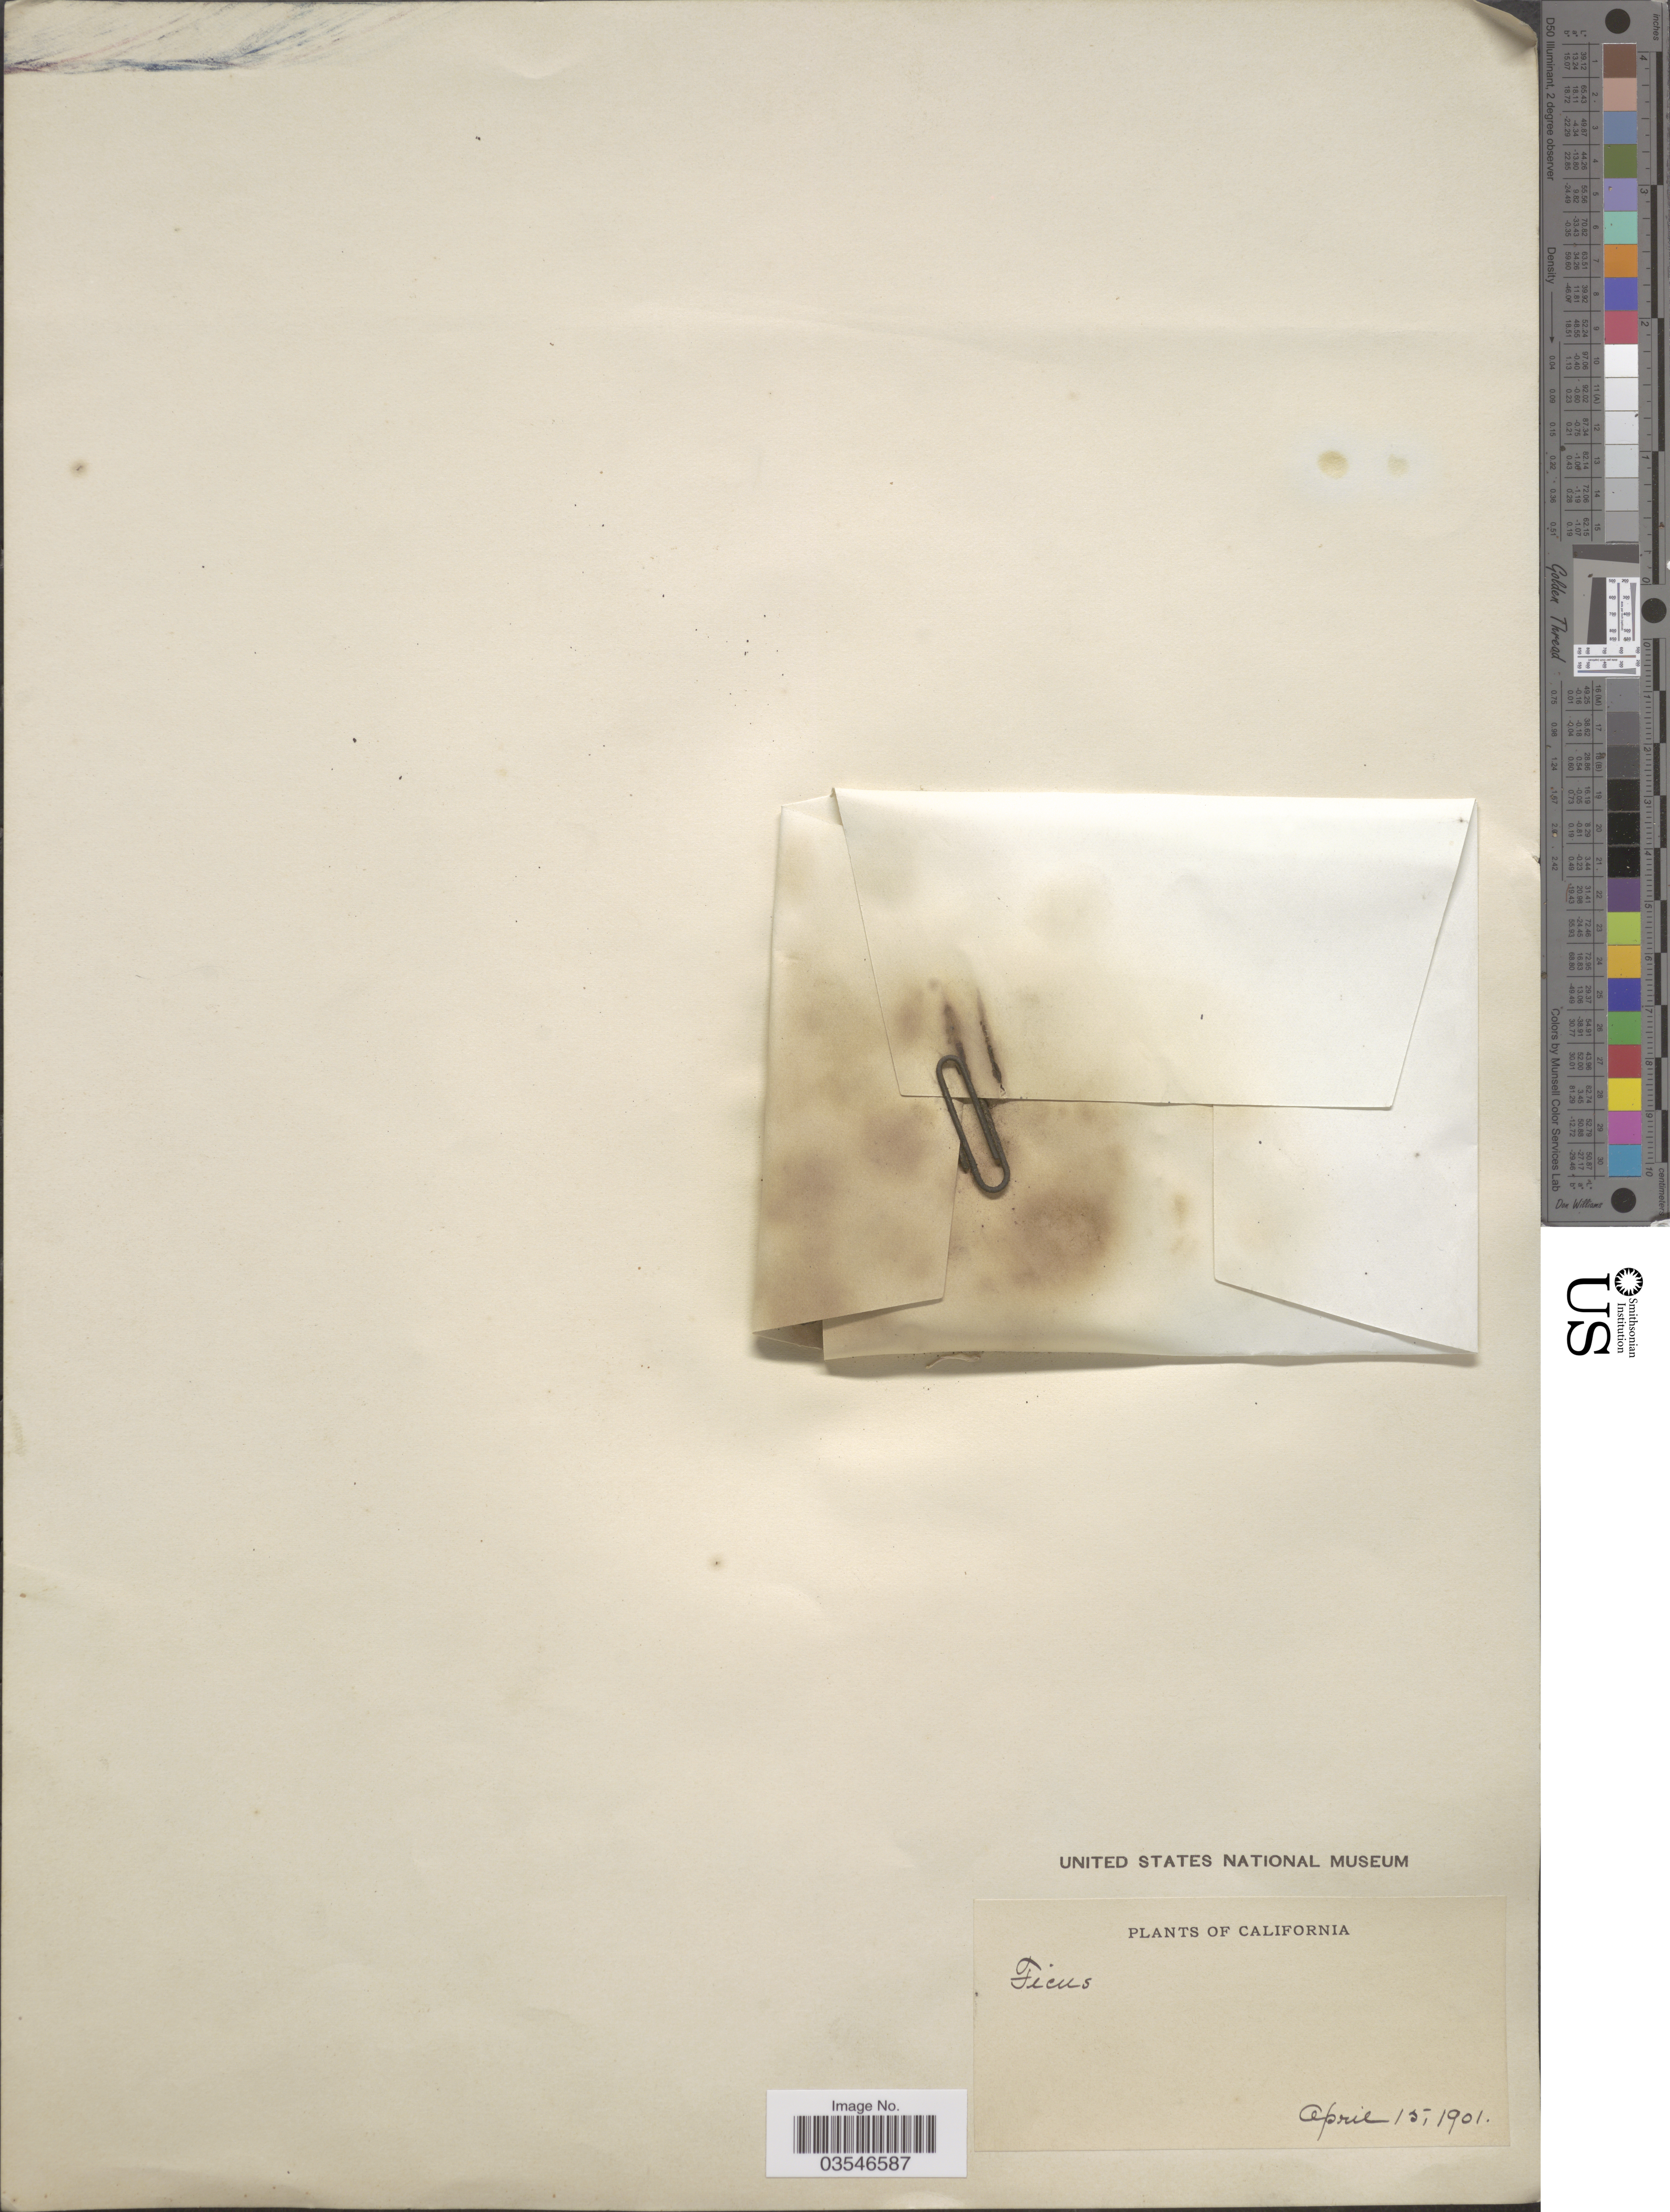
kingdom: Plantae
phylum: Tracheophyta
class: Magnoliopsida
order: Rosales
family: Moraceae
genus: Ficus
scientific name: Ficus sp.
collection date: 1901-04-15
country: United States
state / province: California